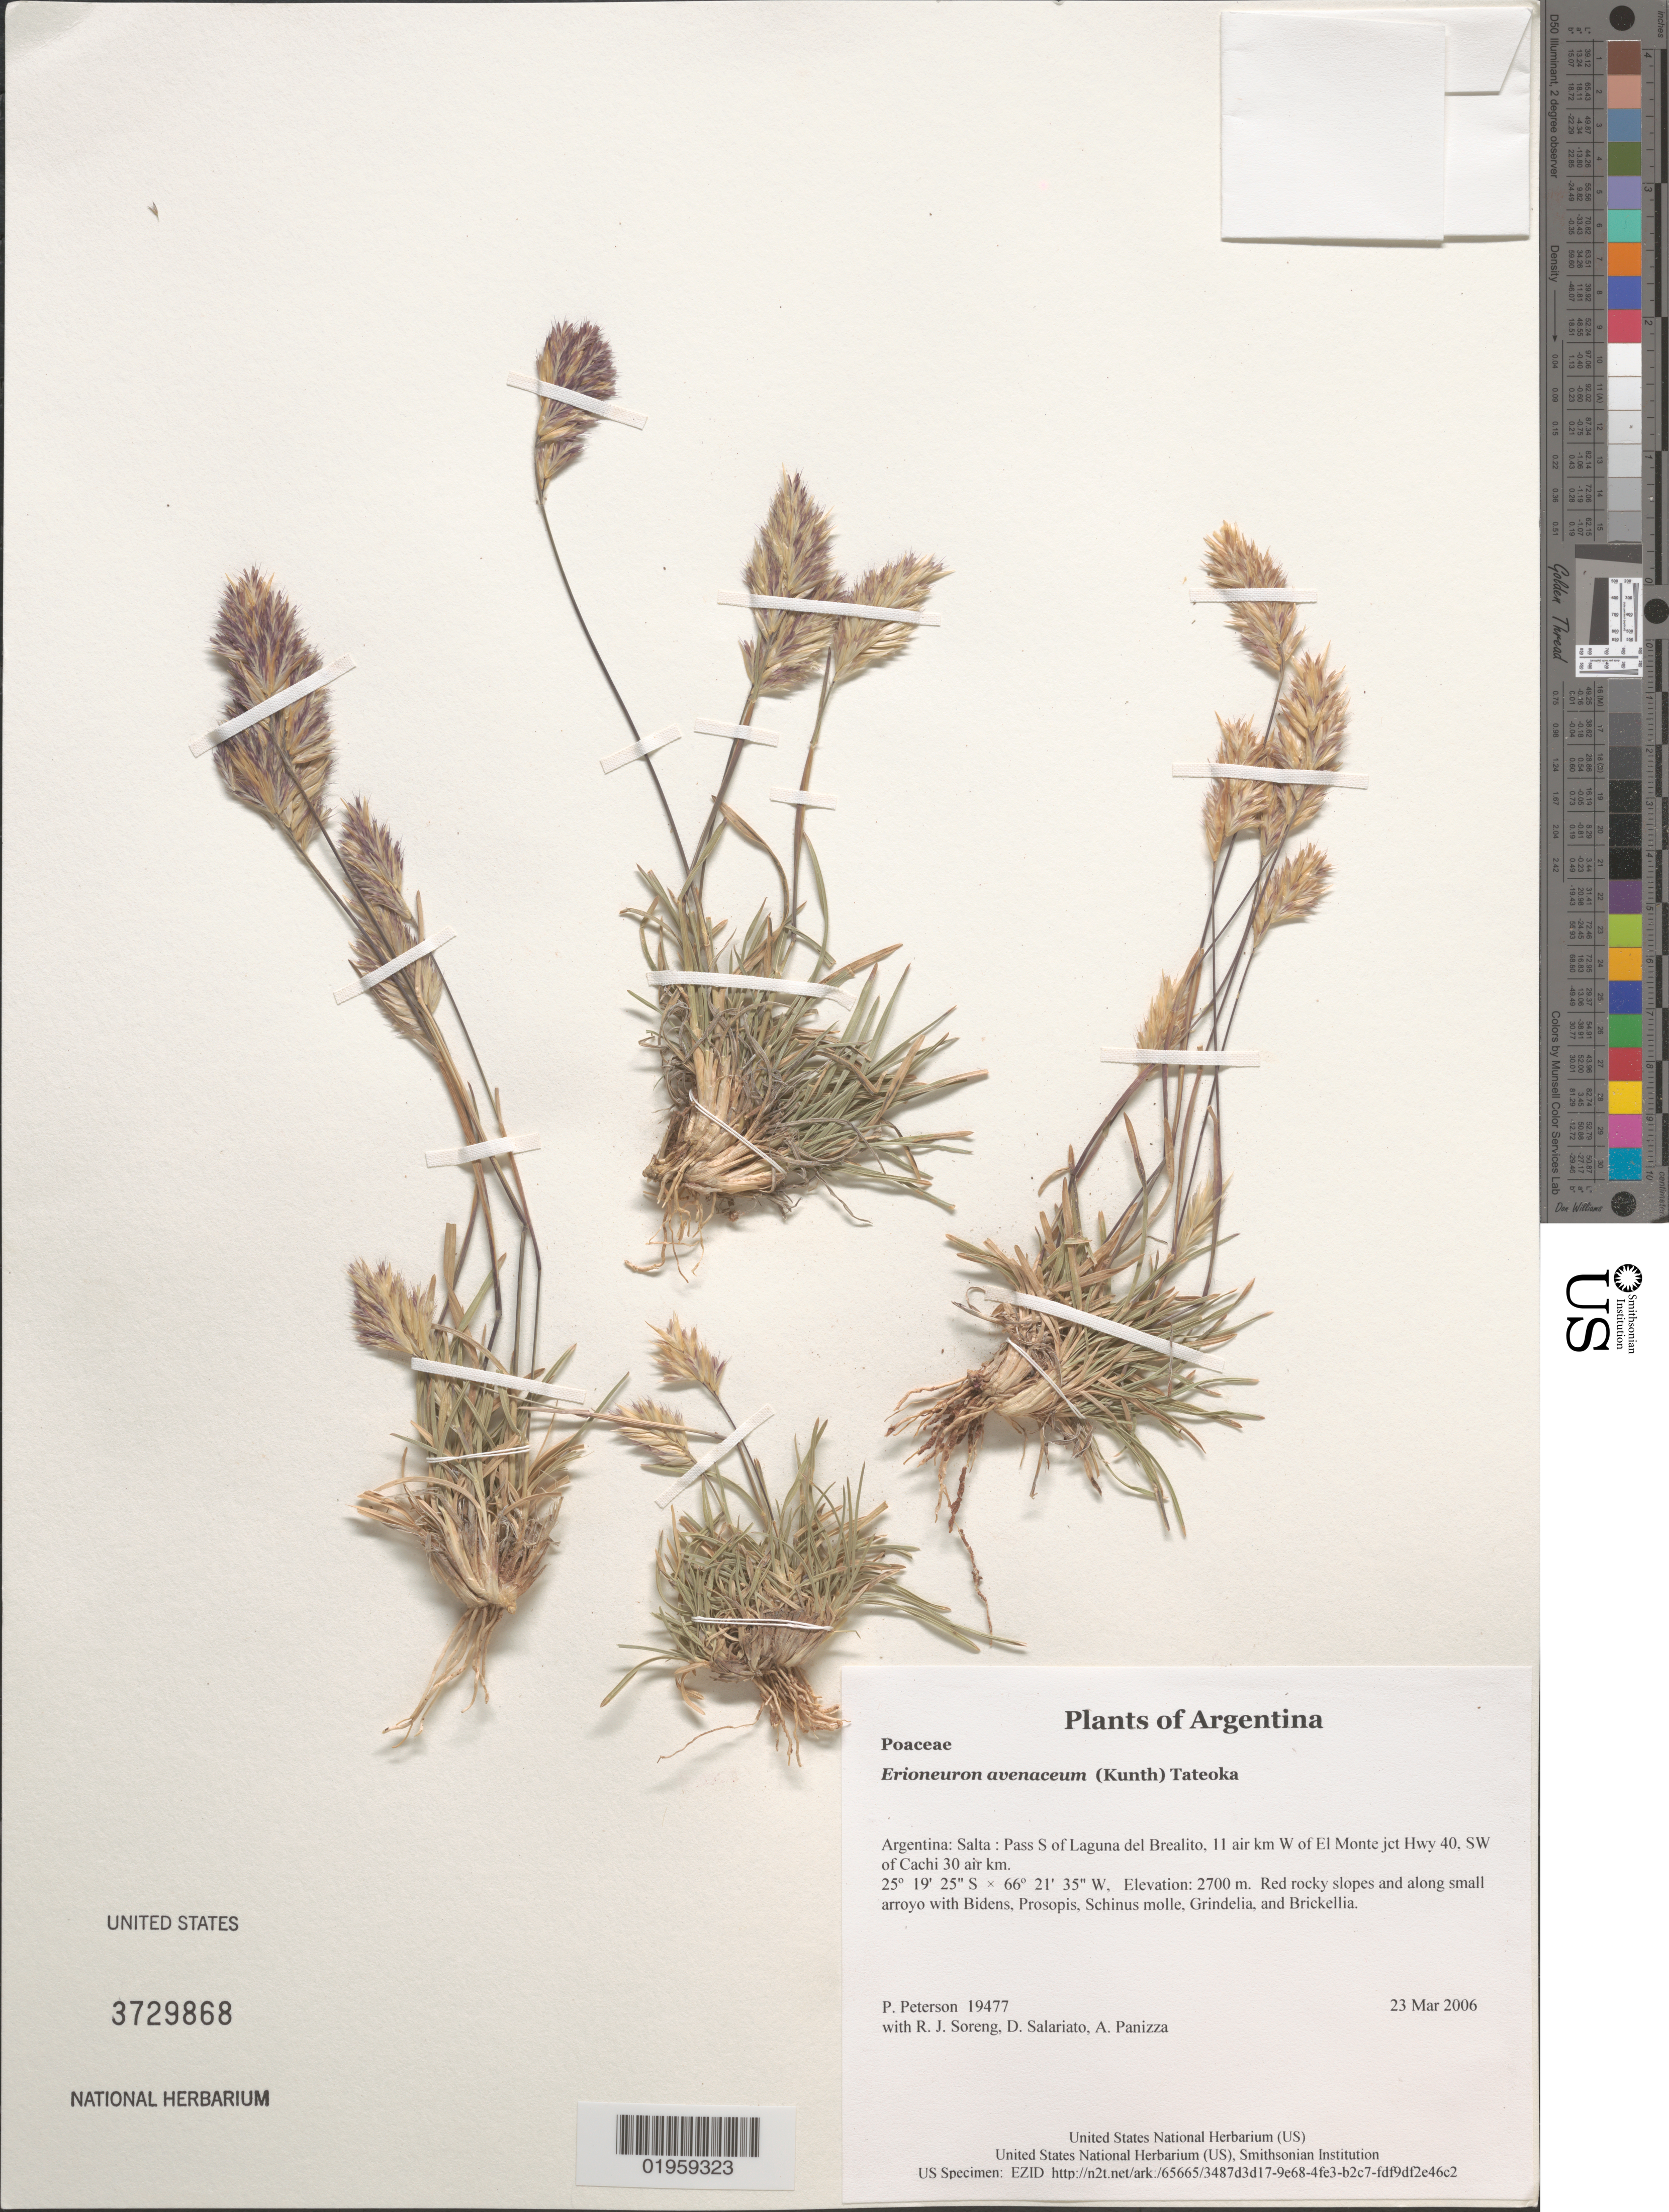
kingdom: Plantae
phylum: Tracheophyta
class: Liliopsida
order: Poales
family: Poaceae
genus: Erioneuron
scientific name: Erioneuron avenaceum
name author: (Kunth) Tateoka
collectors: P. M. Peterson, R. J. Soreng, D. Salariato & A. Panizza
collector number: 19477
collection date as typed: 23 Mar 2006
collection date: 2006-03-23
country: Argentina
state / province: Salta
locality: Pass S of Laguna del Brealito, 11 air km W of El Monte jct Hwy 40, SW of Cachi 30 air km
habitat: Red rocky slopes and along small arroyo with Bidens, Prosopis, Schinus molle, Grindelia, and Brickellia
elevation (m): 2700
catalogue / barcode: US 3729868